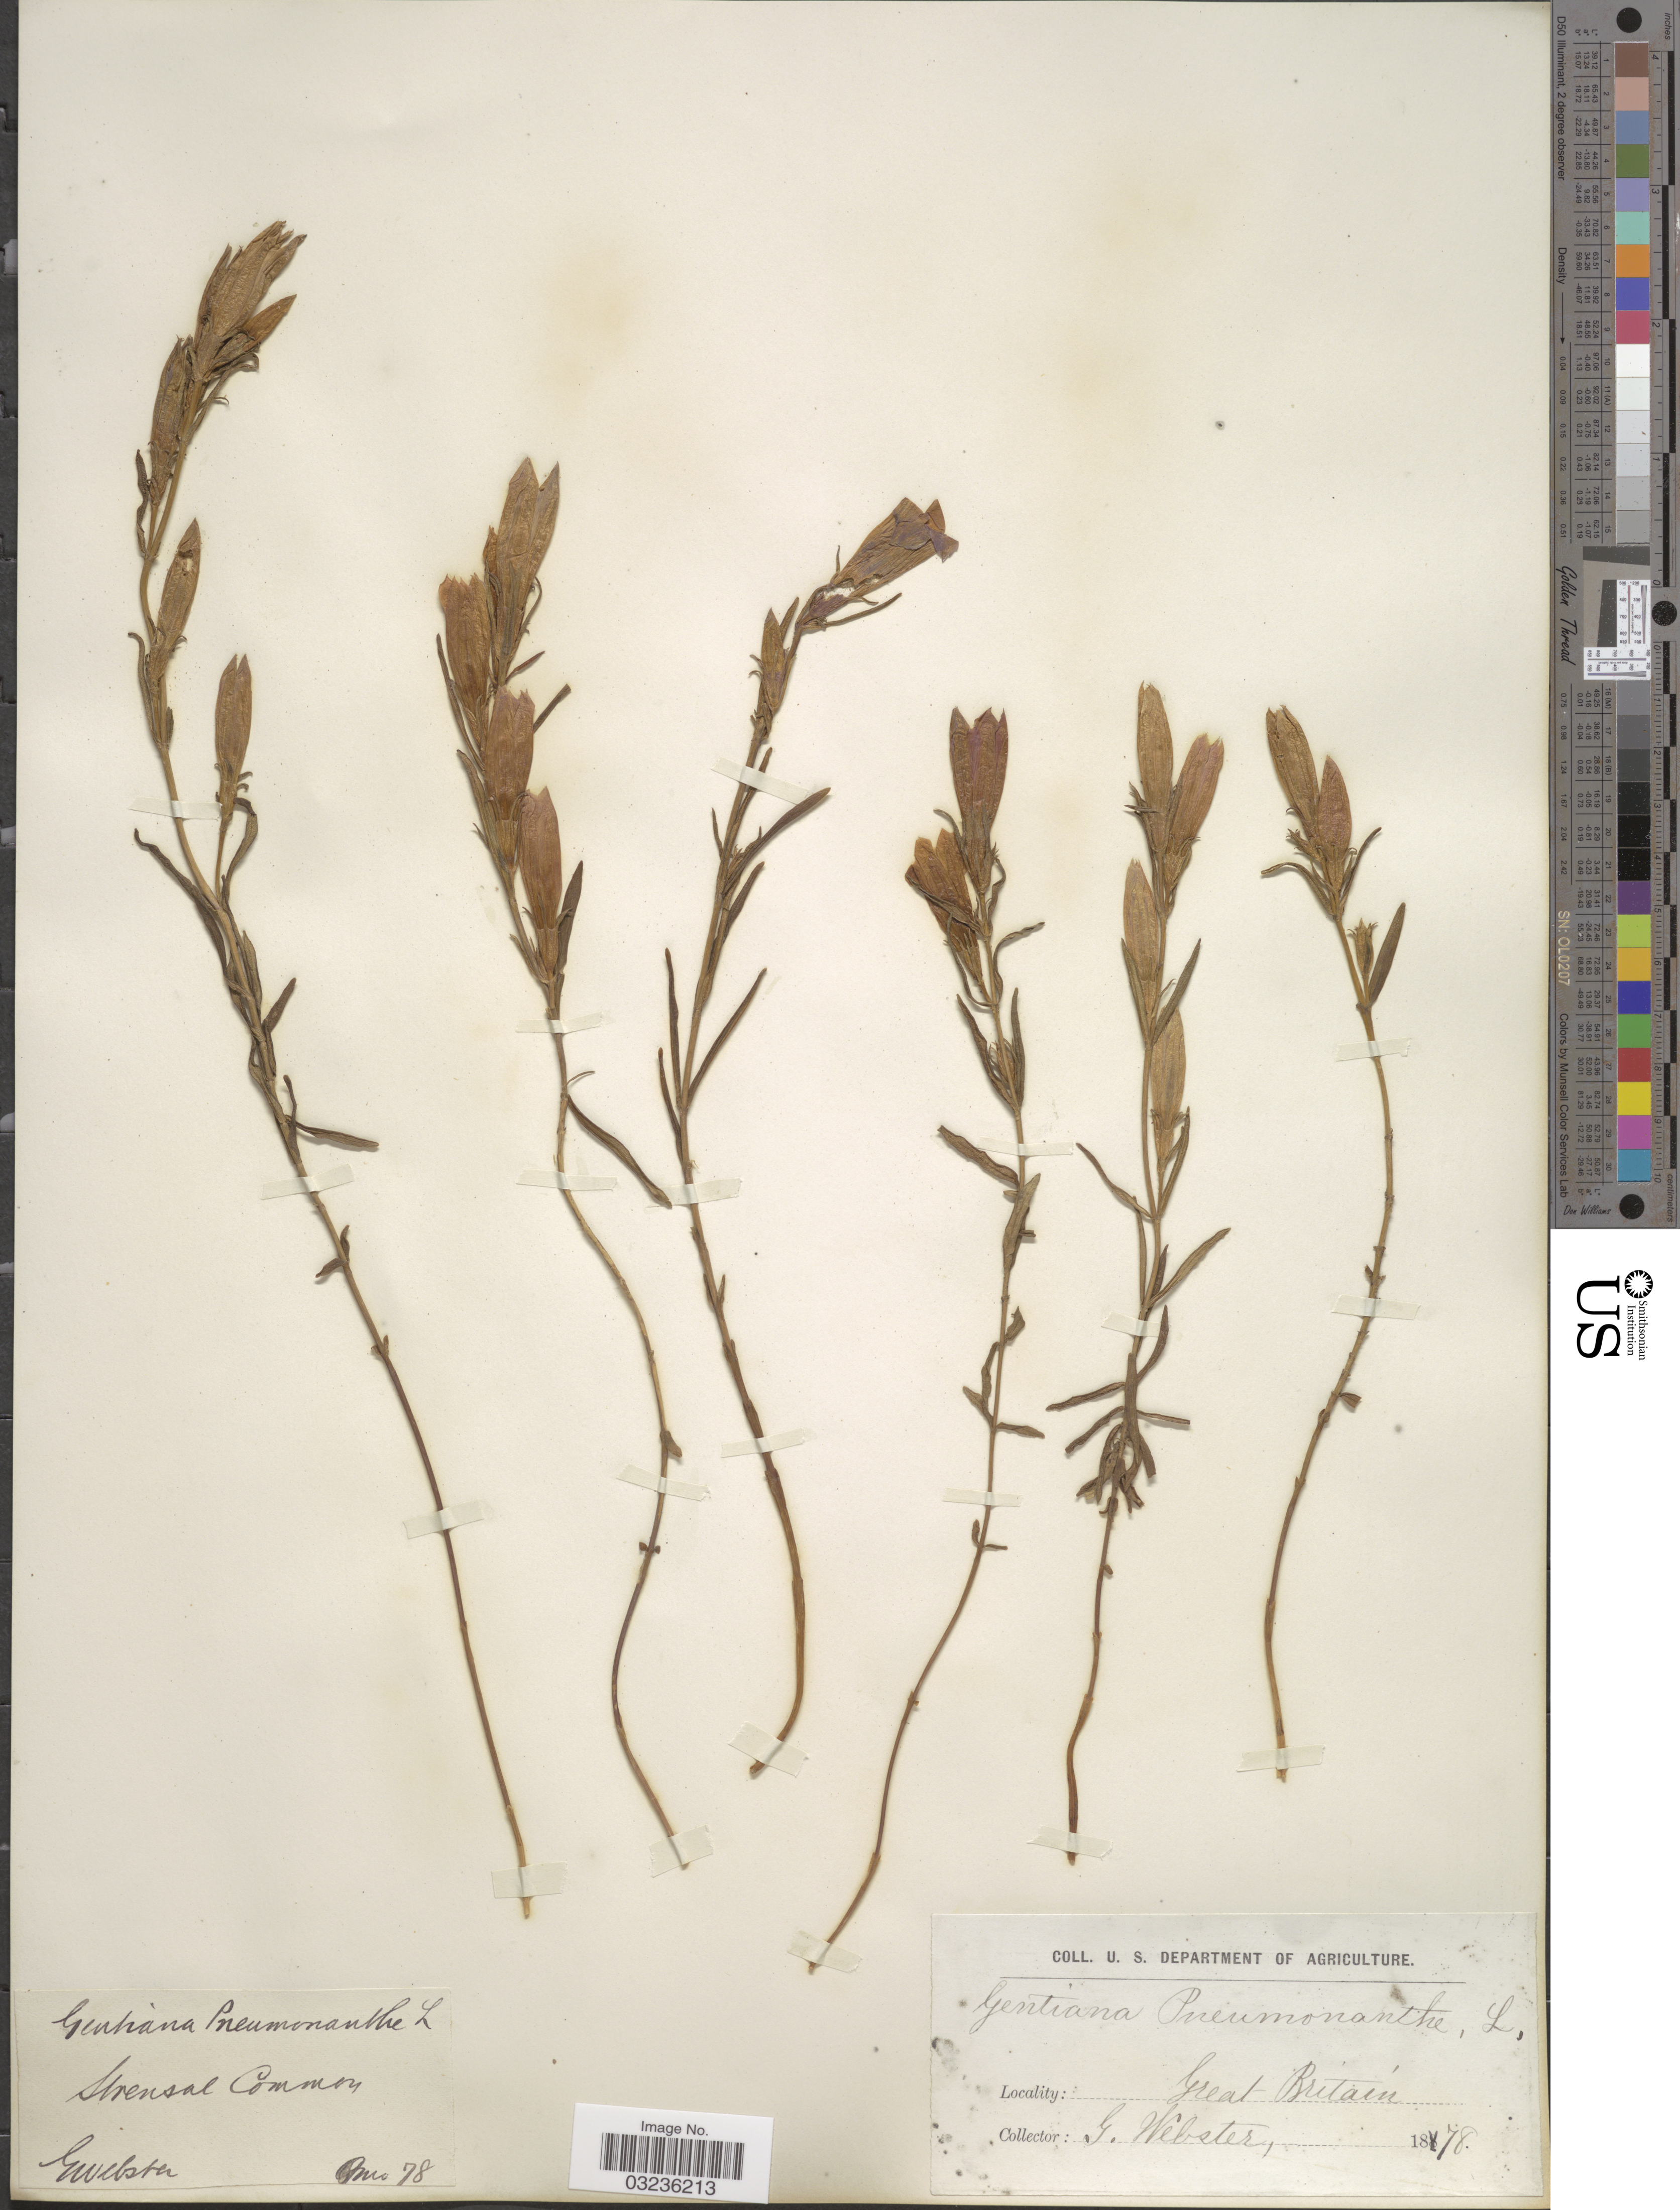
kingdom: Plantae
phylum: Tracheophyta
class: Magnoliopsida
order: Gentianales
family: Gentianaceae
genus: Gentiana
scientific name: Gentiana pneumonanthe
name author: L.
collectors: G. Webster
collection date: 1878-08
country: United Kingdom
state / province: England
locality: Great Britain, Strensal Common.